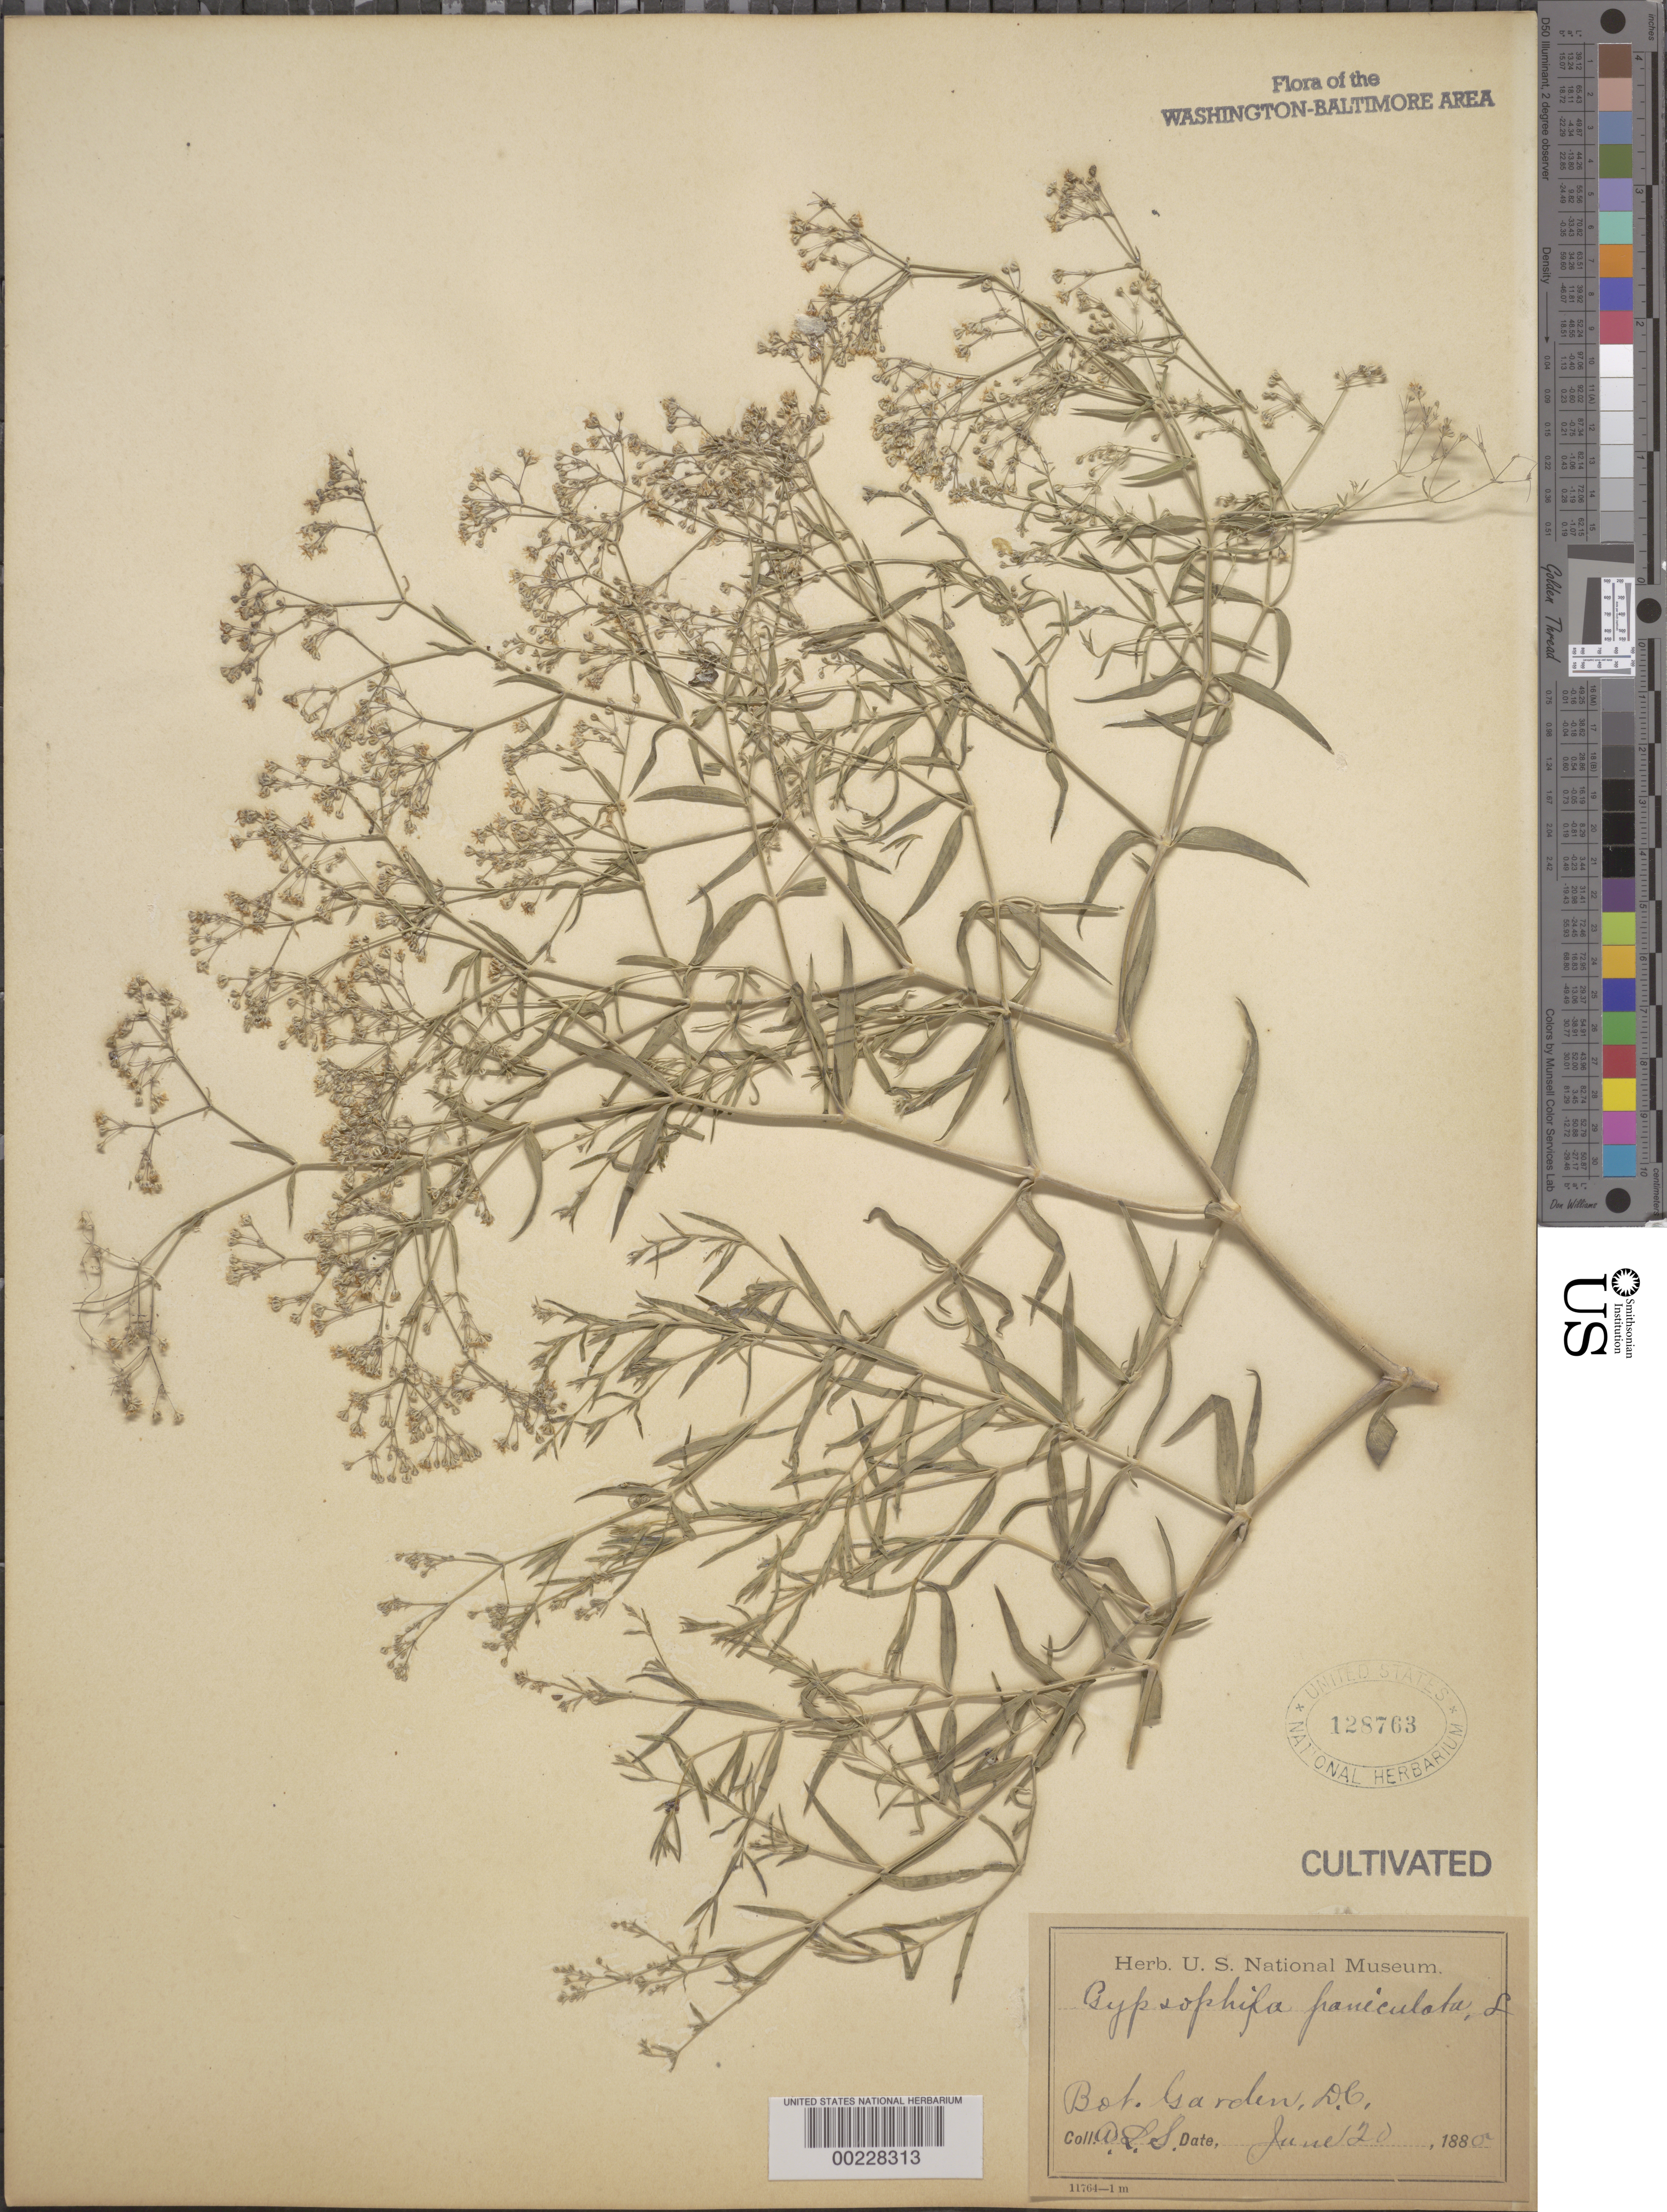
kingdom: Plantae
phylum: Tracheophyta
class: Magnoliopsida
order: Caryophyllales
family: Caryophyllaceae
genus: Gypsophila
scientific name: Gypsophila paniculata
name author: L.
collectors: A. L. Schott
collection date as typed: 20 Jun 1885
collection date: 1885-06-20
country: United States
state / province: District of Columbia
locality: Botanical gardens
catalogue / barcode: US 128763